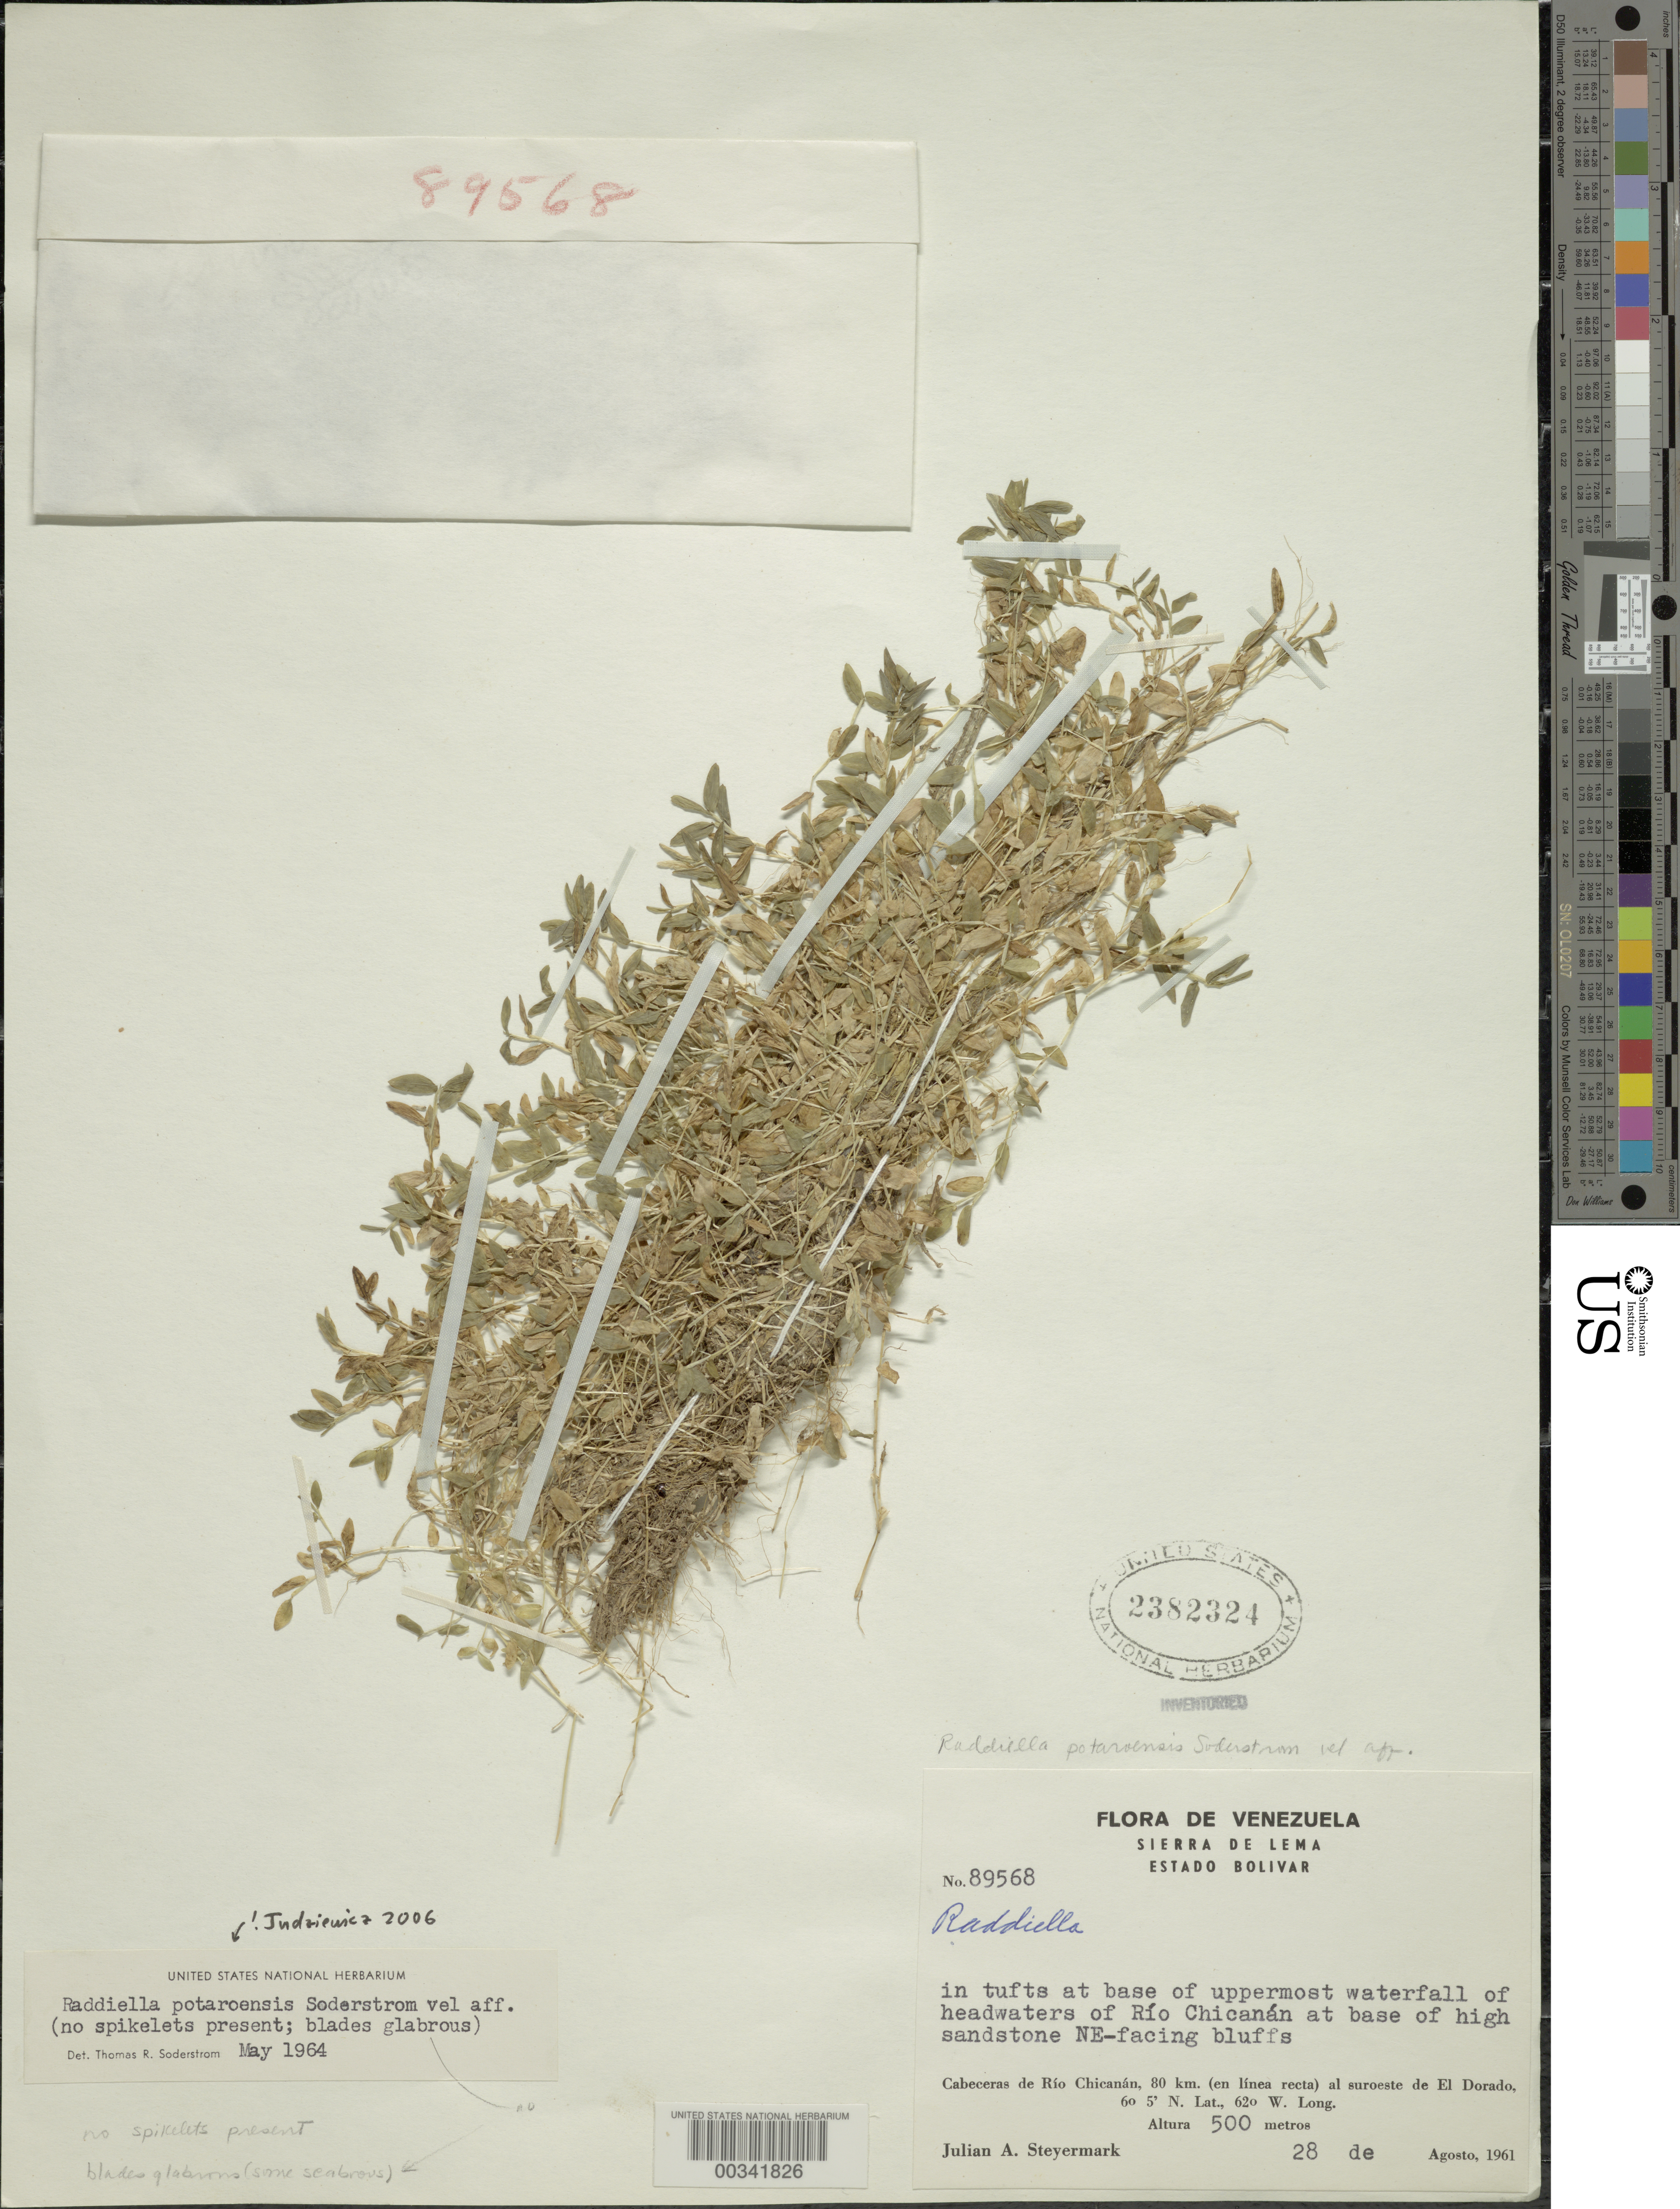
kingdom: Plantae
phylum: Tracheophyta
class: Liliopsida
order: Poales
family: Poaceae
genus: Raddiella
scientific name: Raddiella potaroensis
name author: Soderstr.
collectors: J. Steyermark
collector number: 89568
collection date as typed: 28 Aug 1961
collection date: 1961-08-28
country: Venezuela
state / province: Bolivar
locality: Base of uppermost waterfall of headwaters of rio chicanan at base of high sandstone ne-facing bluffs; cabeceras de rio chicanan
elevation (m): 500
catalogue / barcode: US 2382324